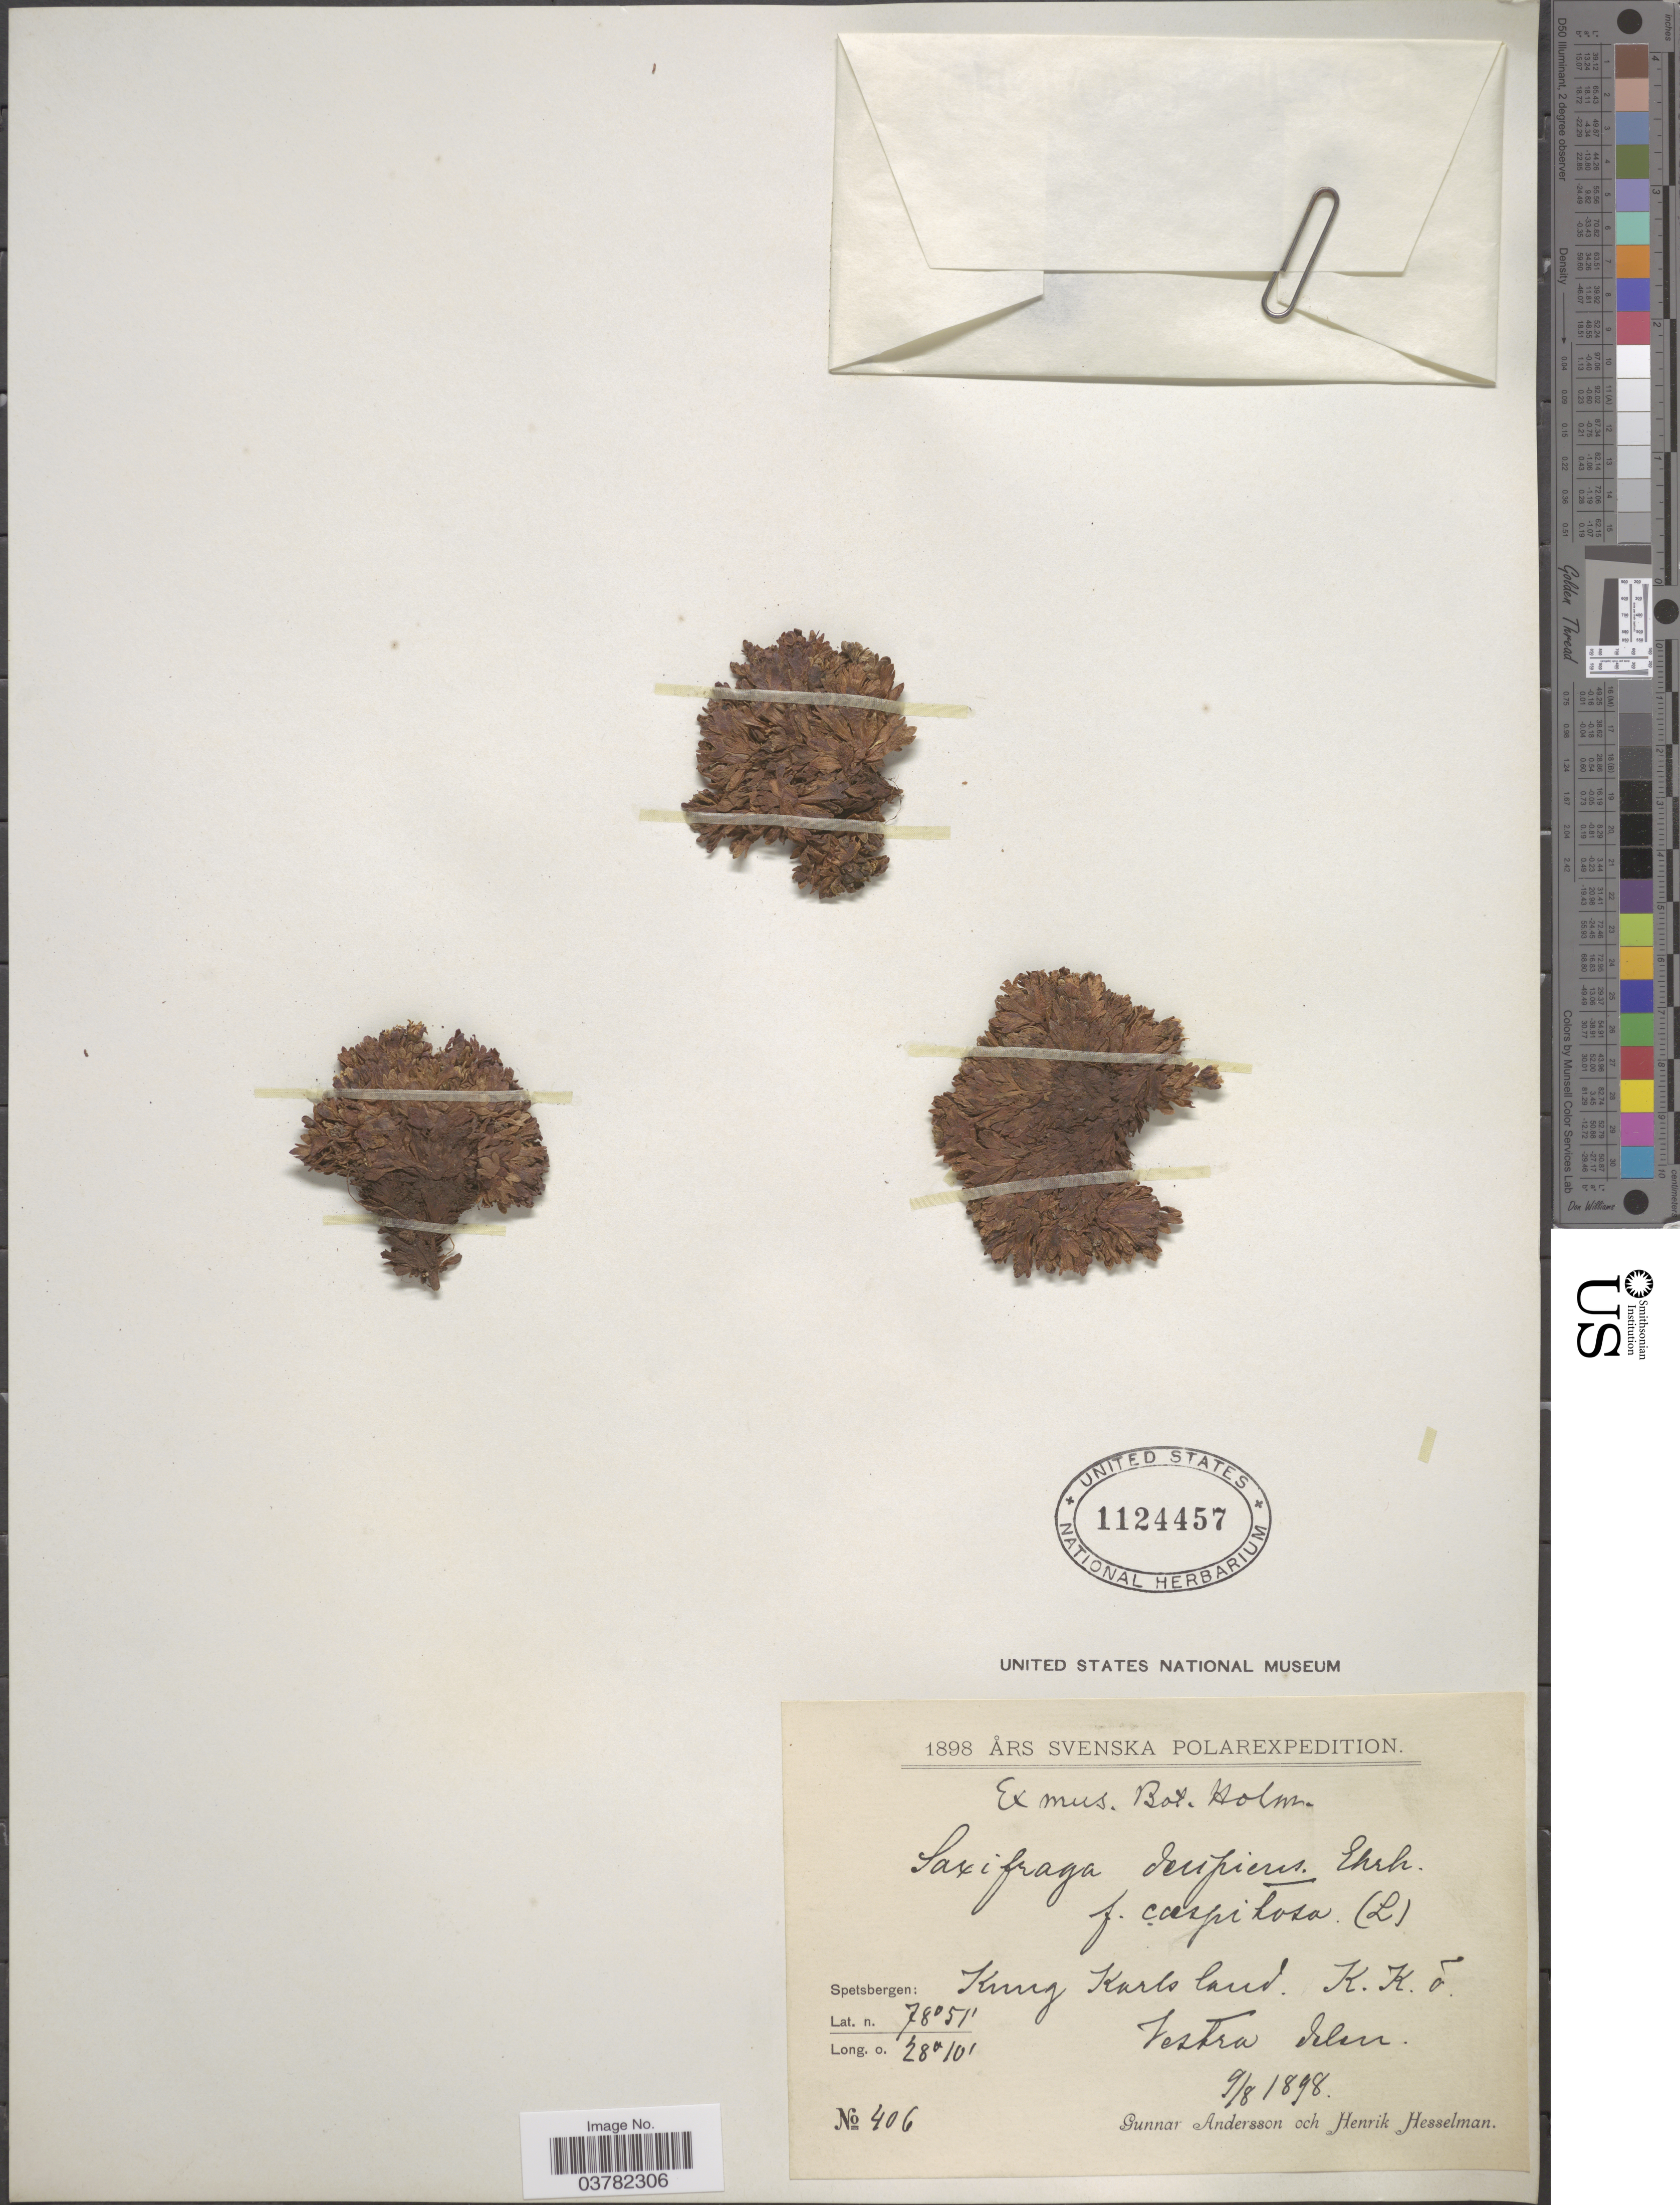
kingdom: Plantae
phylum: Tracheophyta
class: Magnoliopsida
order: Saxifragales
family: Saxifragaceae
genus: Saxifraga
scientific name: Saxifraga decipiens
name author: Ehrh.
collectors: G. Anderson & H. Hesselman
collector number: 406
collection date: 1898-08-09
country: Norway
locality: Spetsbergen: Kung Karlo land. K. K. [illegible text] Fostra Islen. 1898 Års Svenka Polarexpedition.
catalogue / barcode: US 1124457